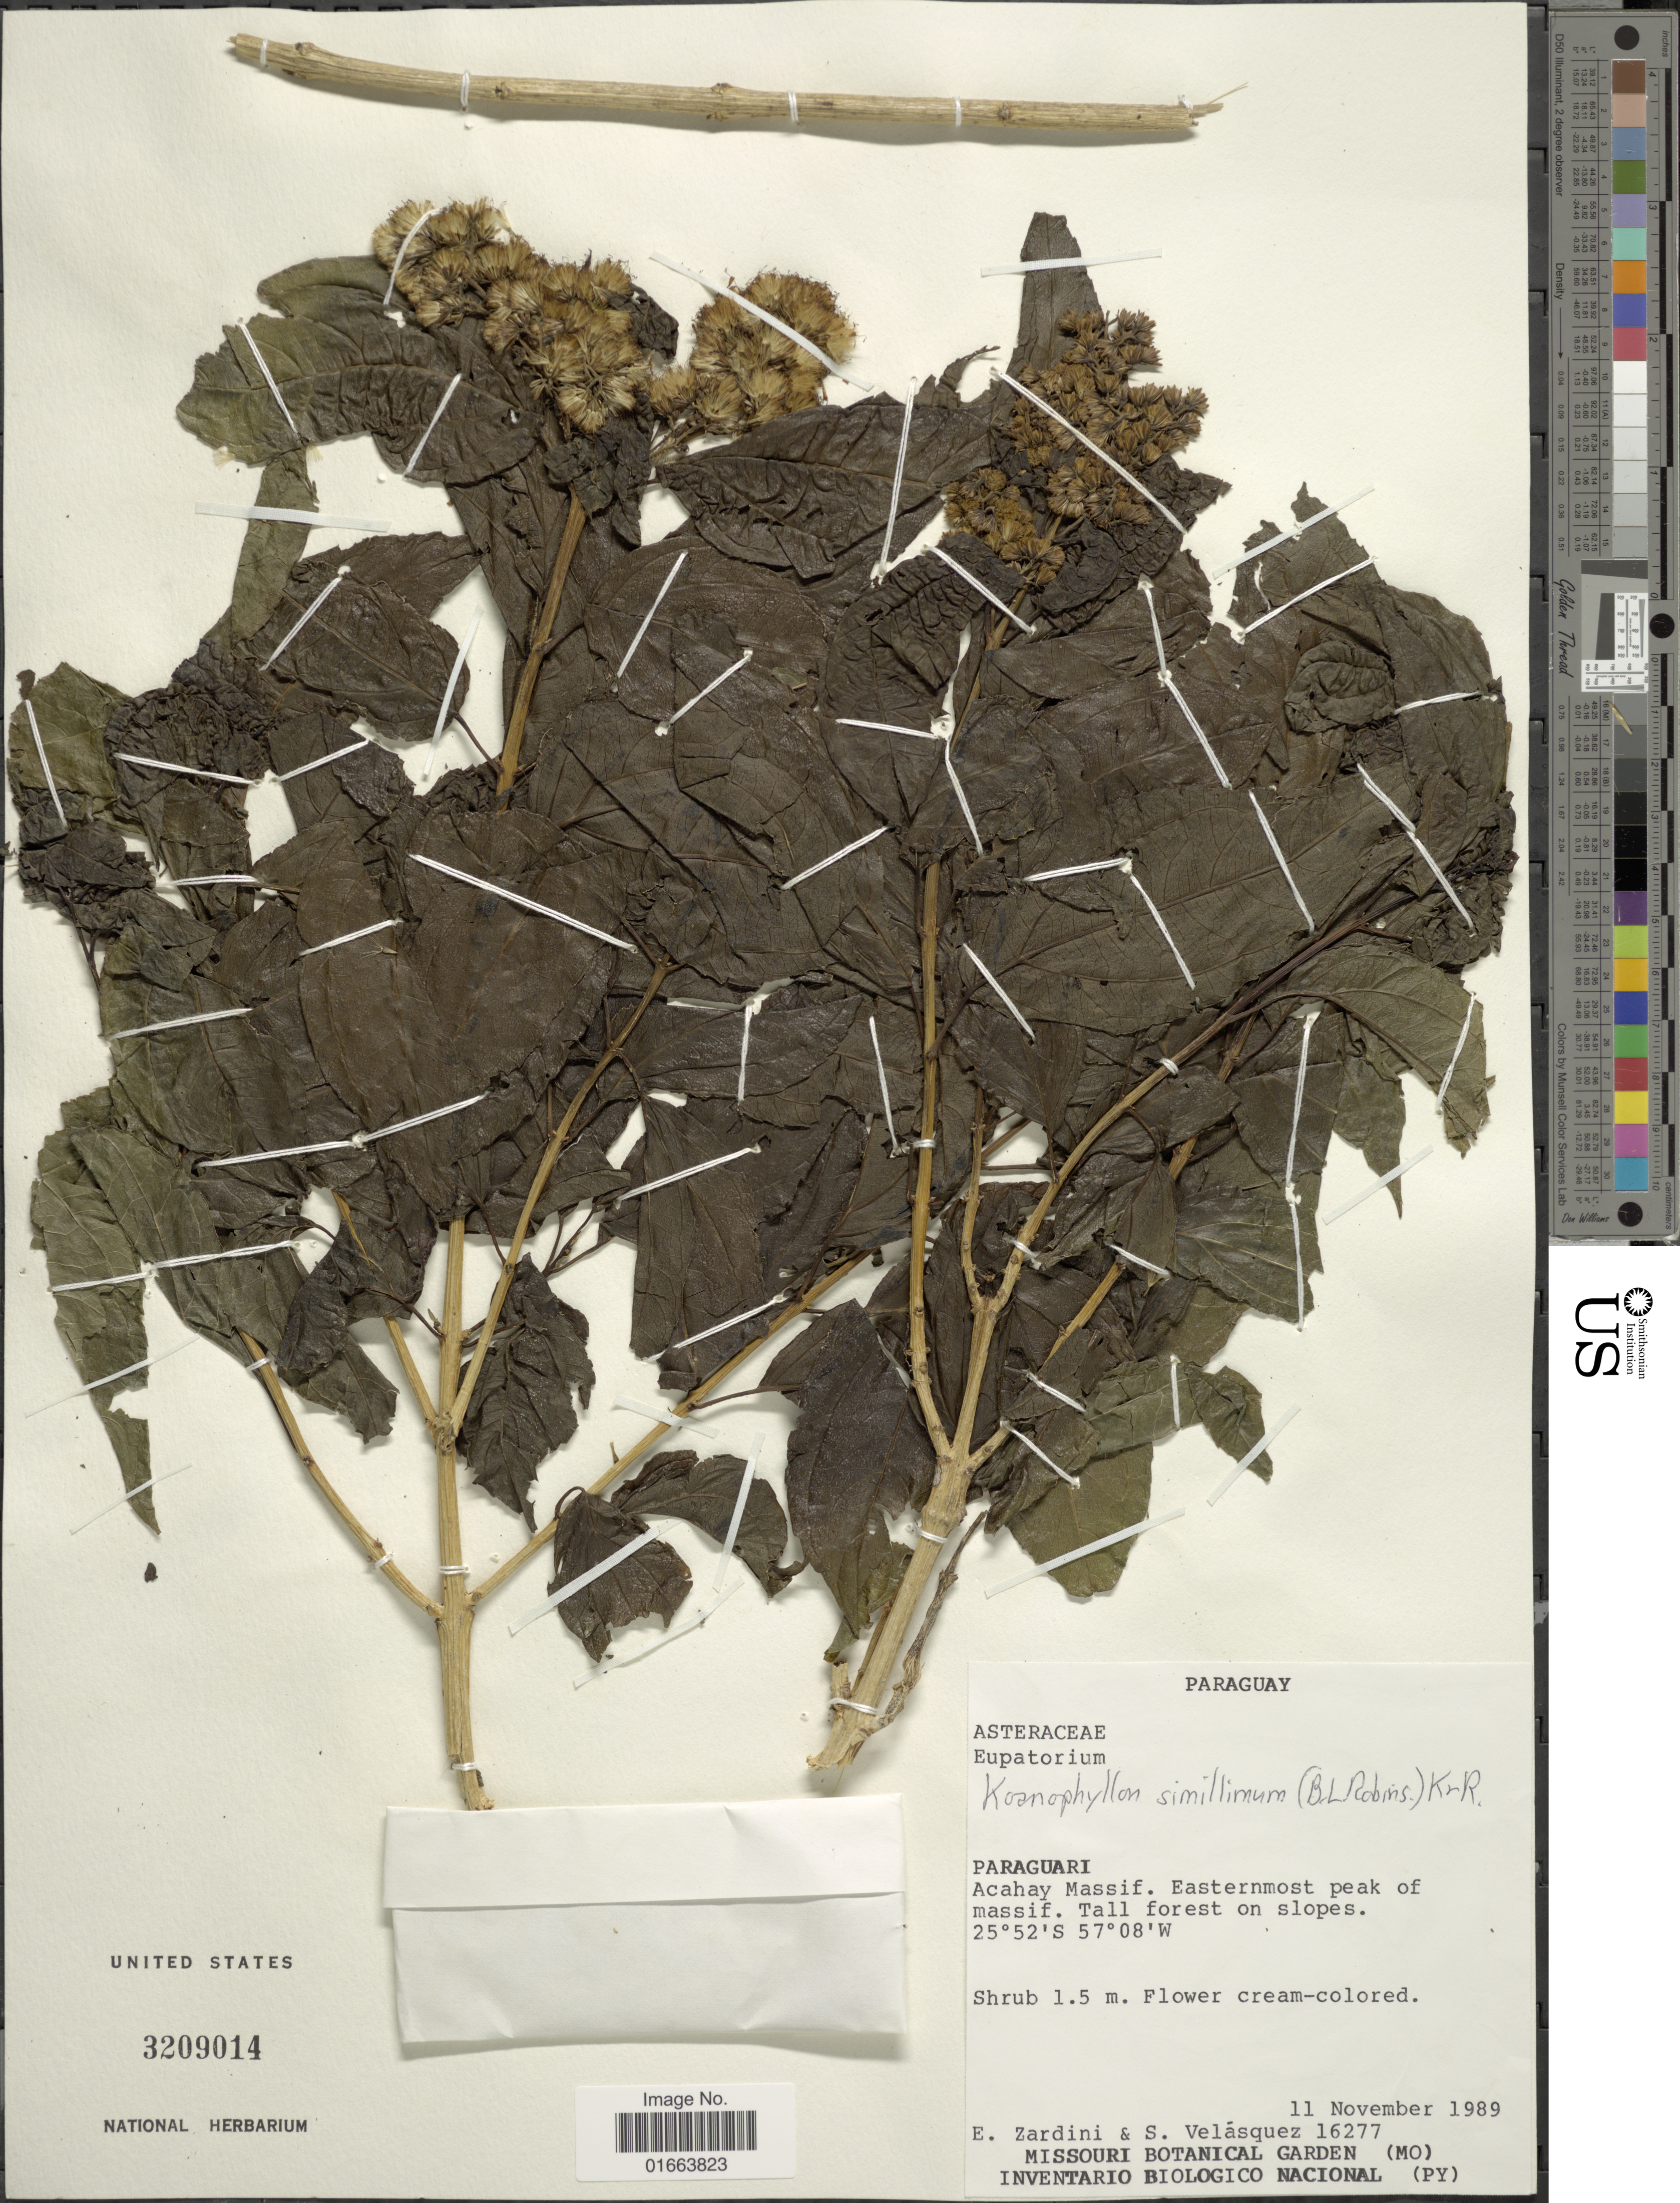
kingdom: Plantae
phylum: Tracheophyta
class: Magnoliopsida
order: Asterales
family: Asteraceae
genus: Koanophyllon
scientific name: Koanophyllon simillimum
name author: (B.L. Rob.) R.M. King & H. Rob.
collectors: E. M. Zardini & S. Velasquez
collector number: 16277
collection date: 1989-11-11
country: Paraguay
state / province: Paraguari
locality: Acahay Massif. Easternmost peak of massif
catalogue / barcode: US 3209014